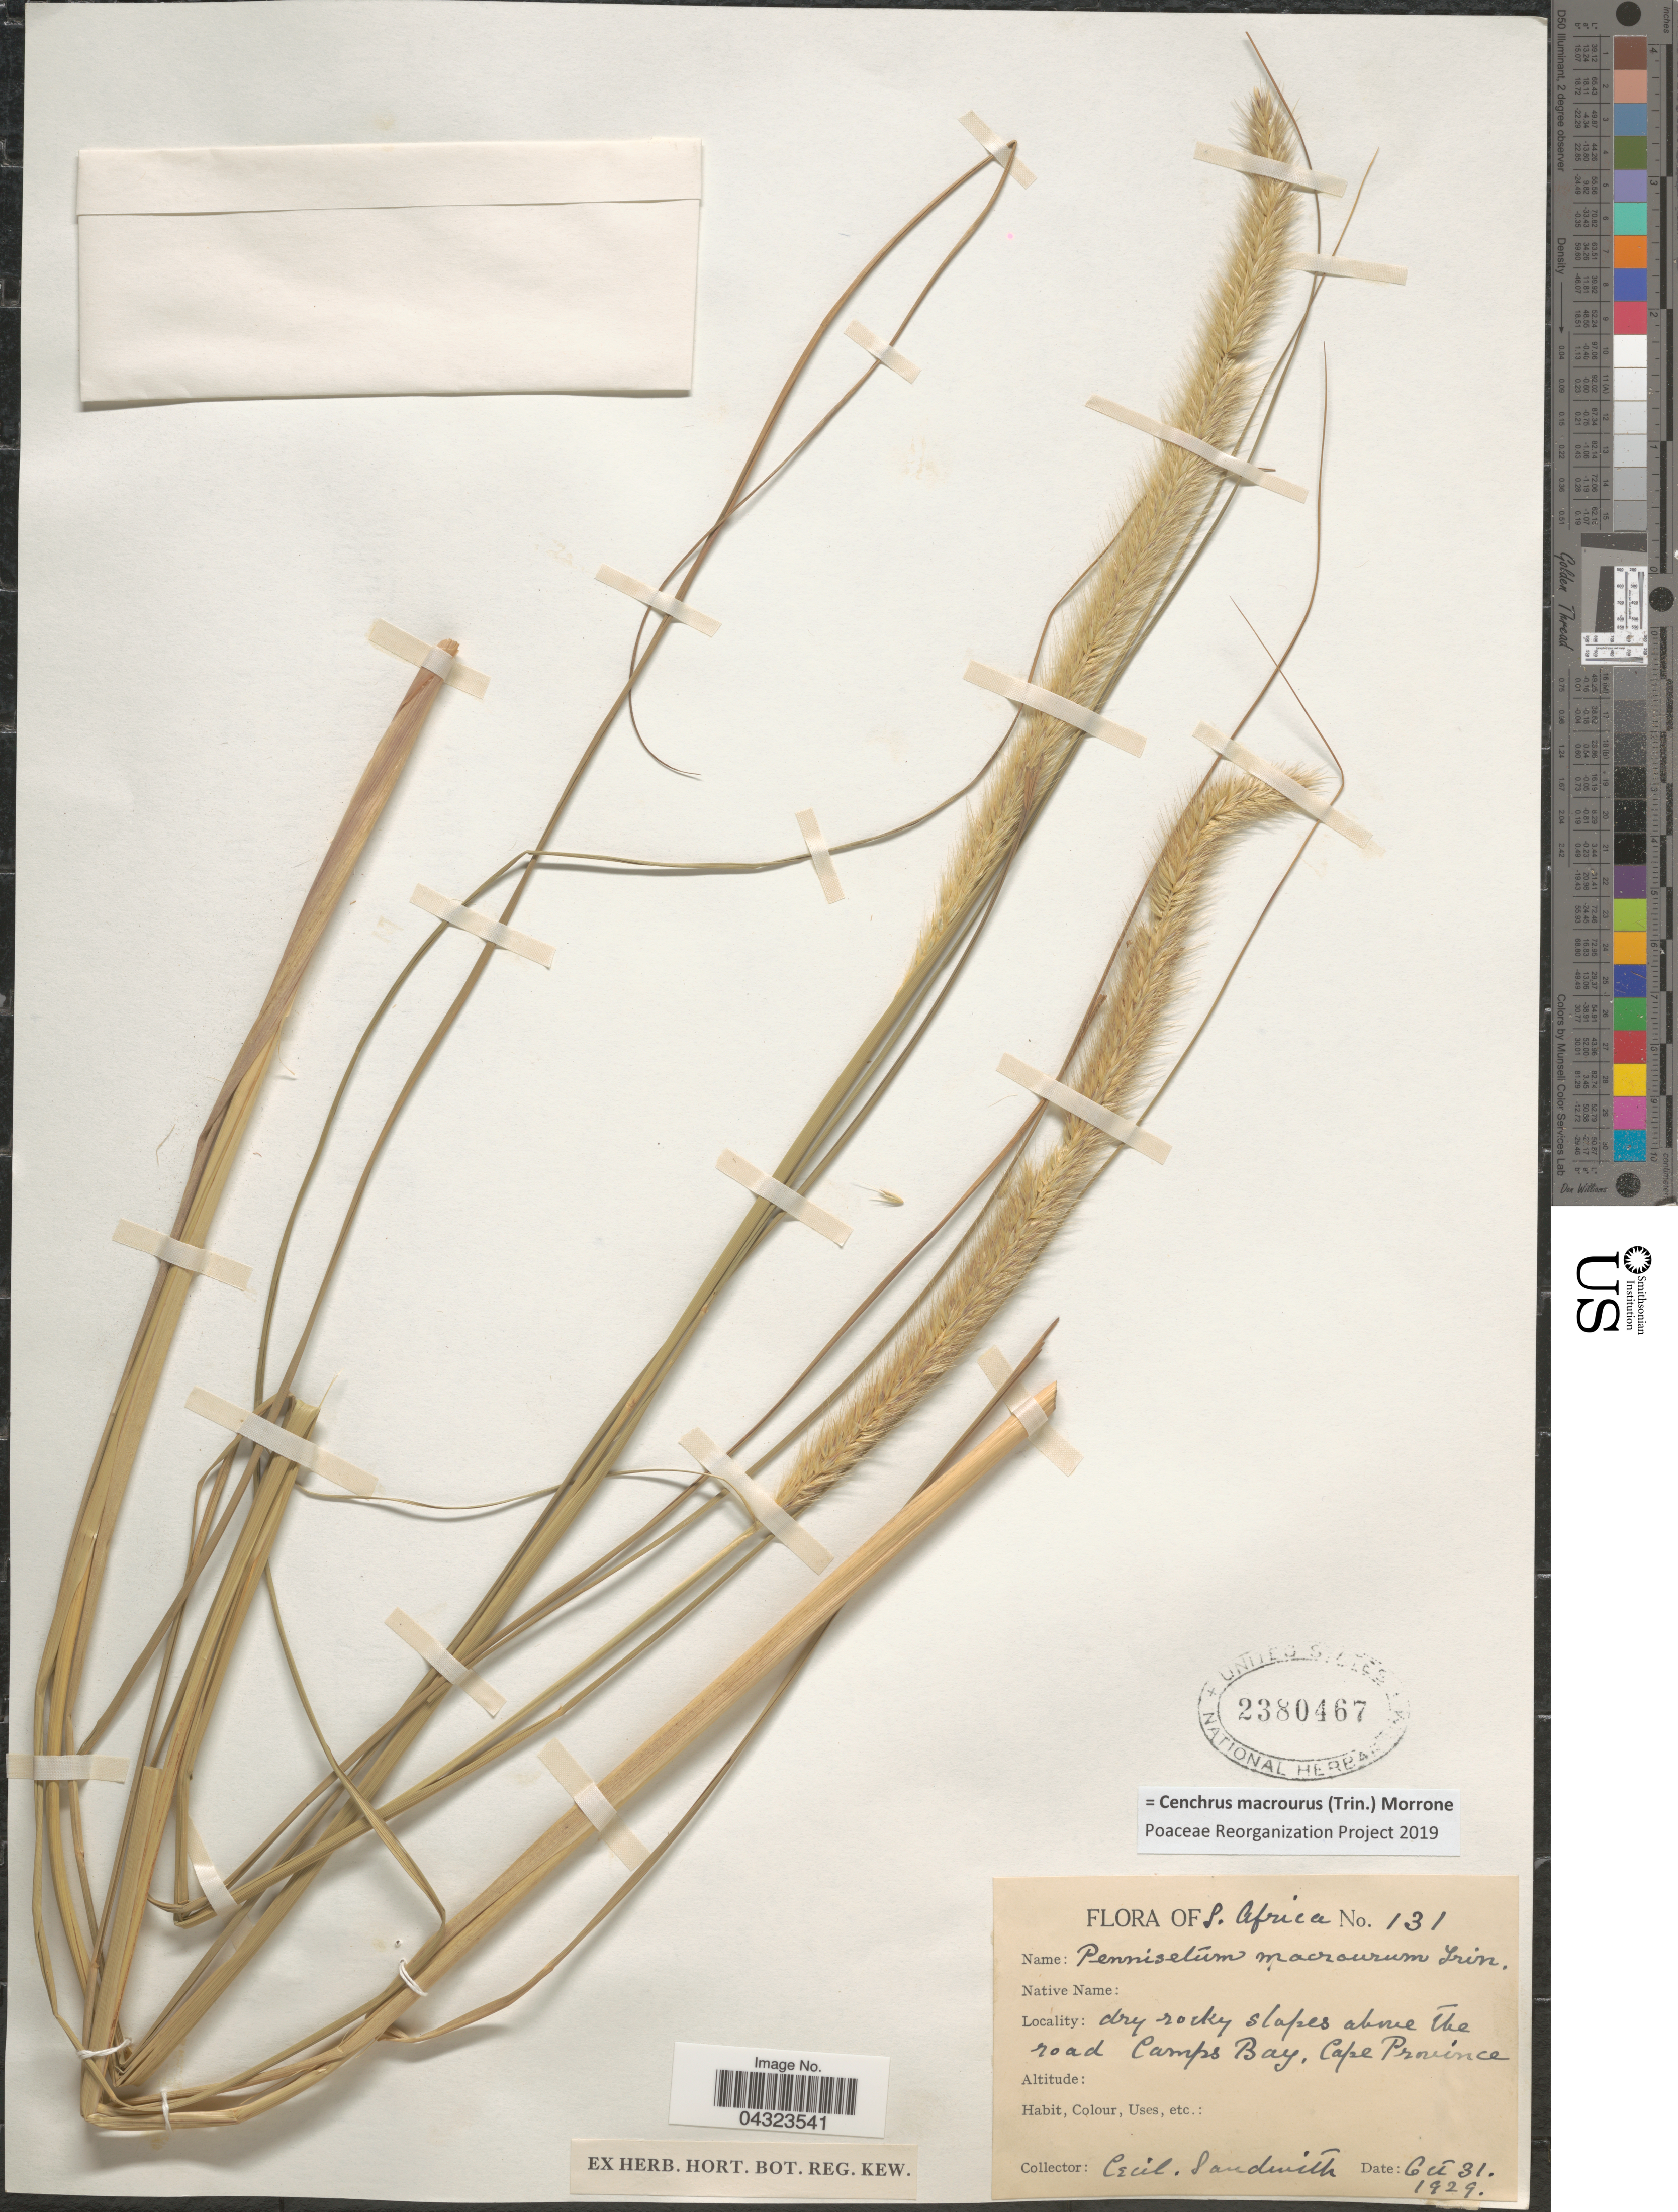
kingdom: Plantae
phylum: Tracheophyta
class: Liliopsida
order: Poales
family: Poaceae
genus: Cenchrus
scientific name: Cenchrus macrourus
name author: (Trin.) Morrone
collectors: C. I. Sandwith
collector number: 131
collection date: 1929-10-31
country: South Africa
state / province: Western Cape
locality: Above the road Camps Bay.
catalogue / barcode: US 2380467